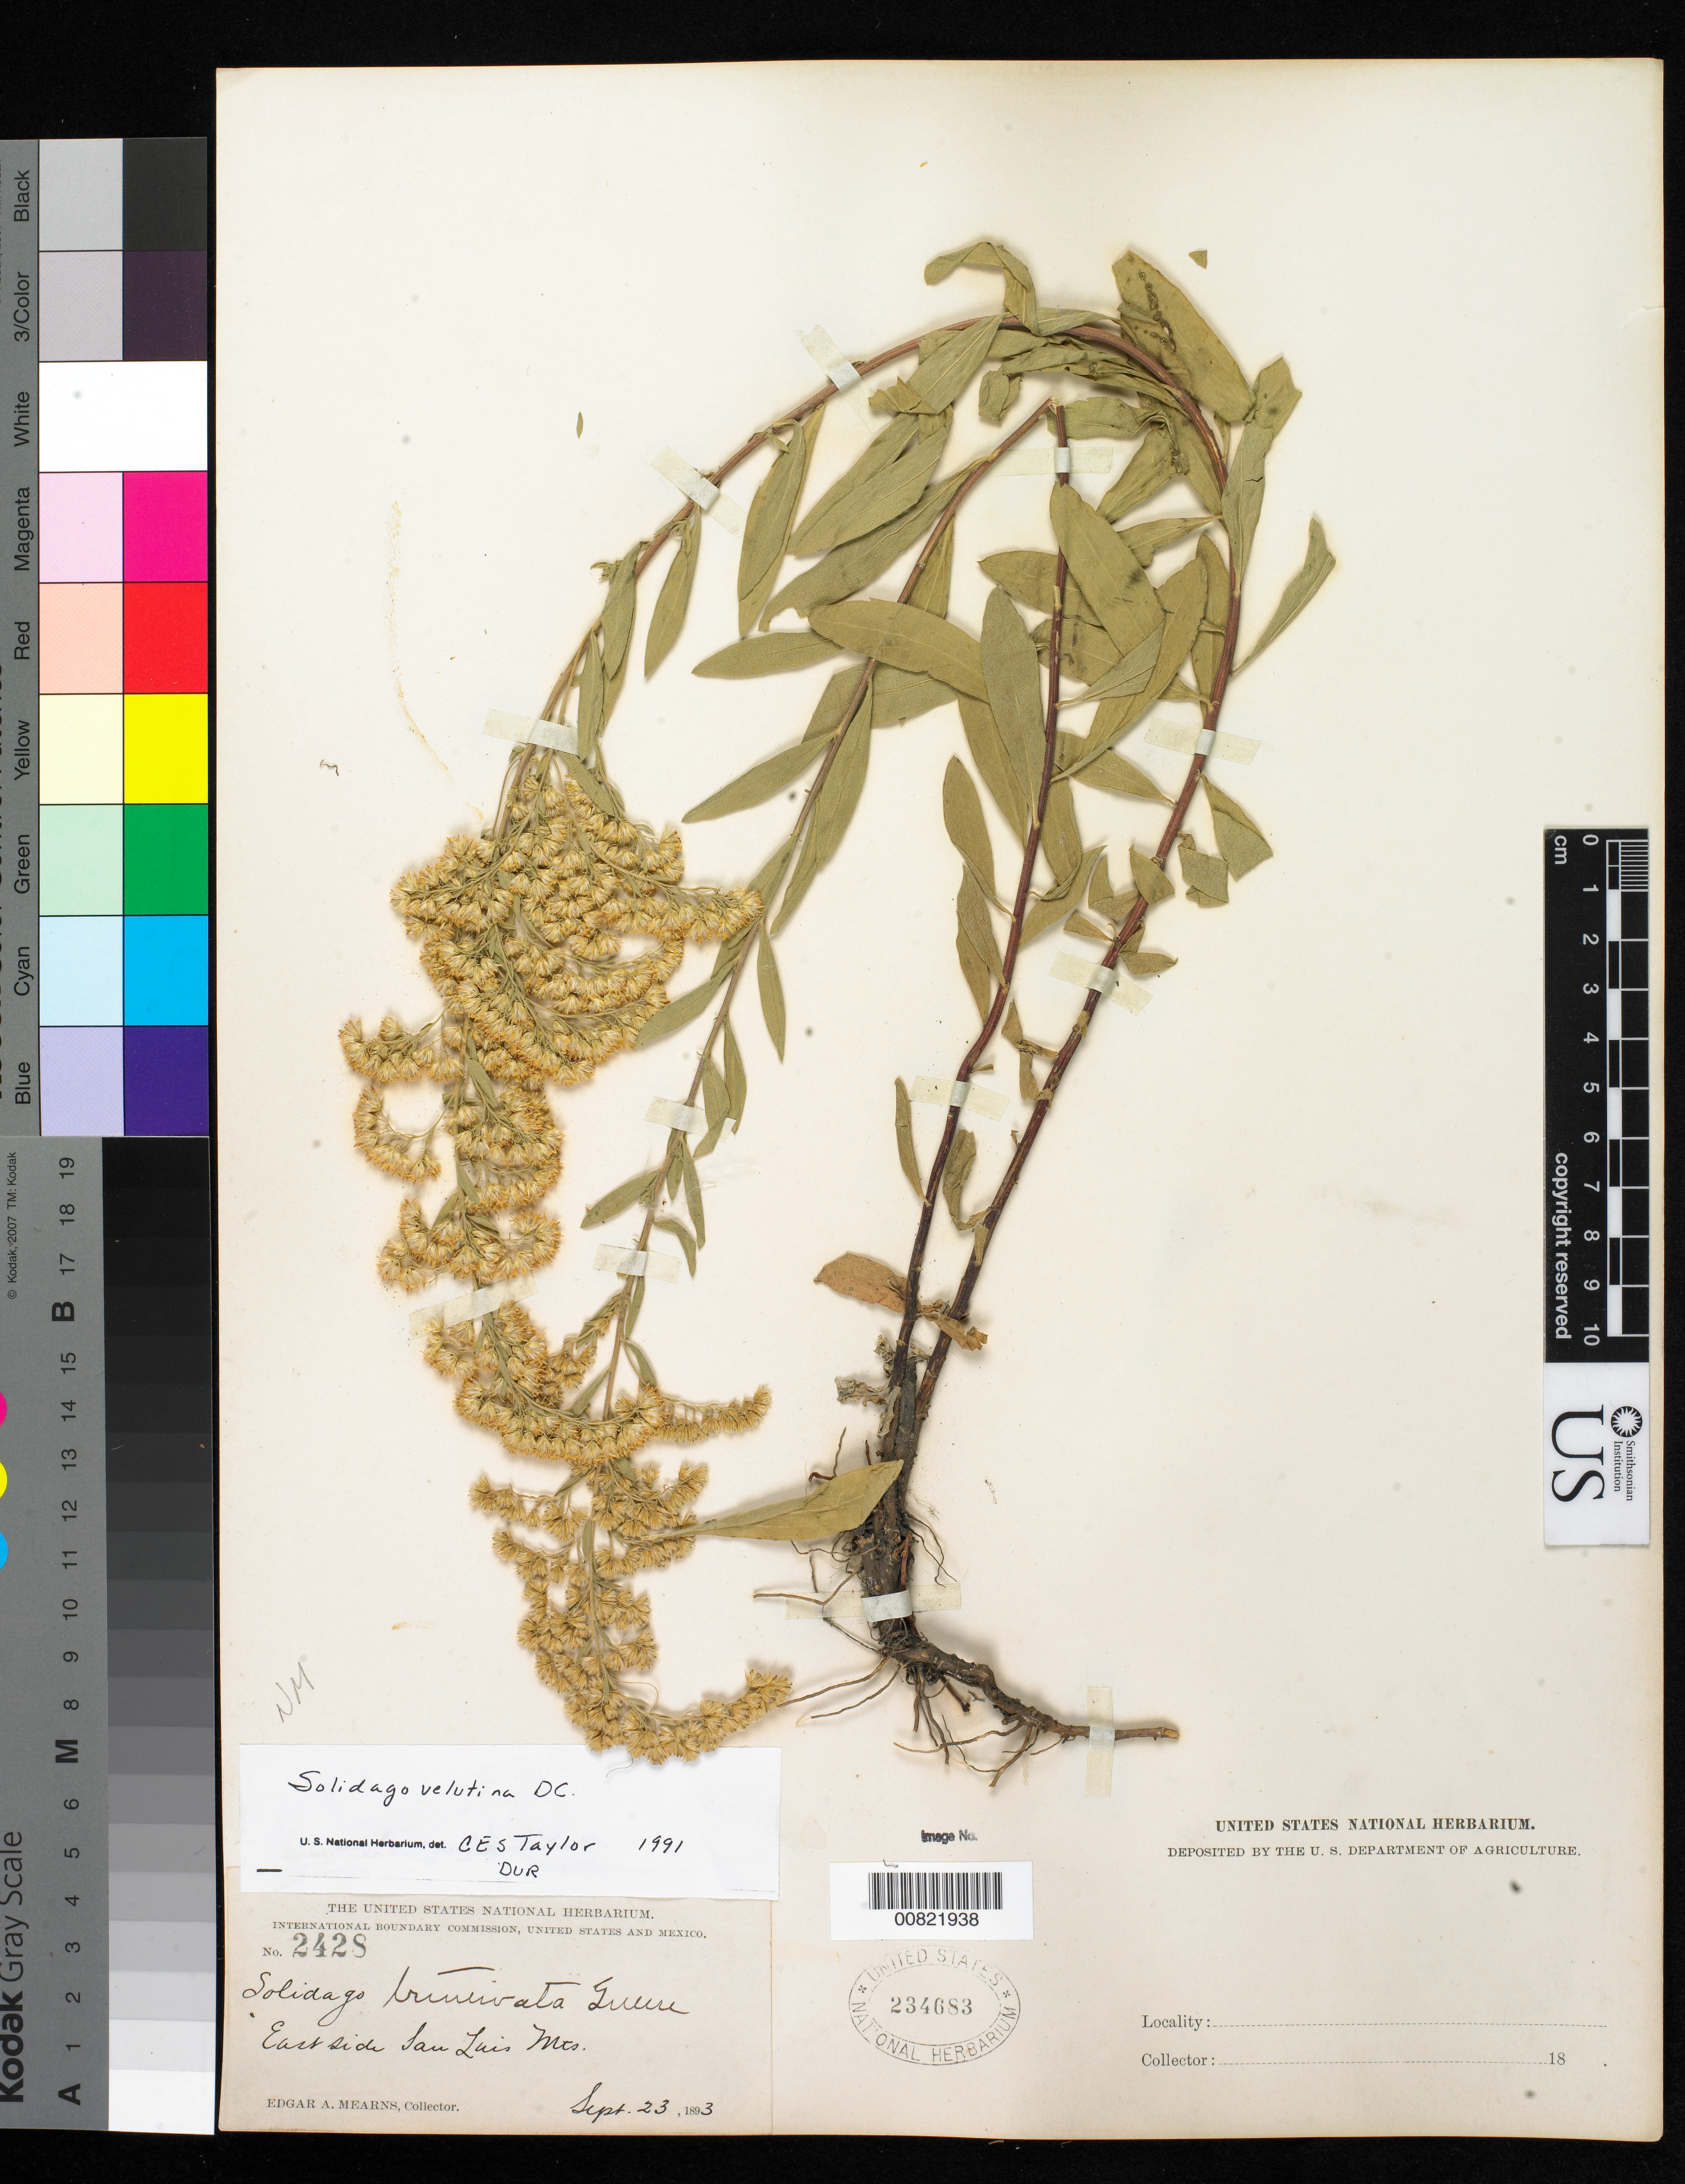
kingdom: Plantae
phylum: Tracheophyta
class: Magnoliopsida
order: Asterales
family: Asteraceae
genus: Solidago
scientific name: Solidago velutina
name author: DC.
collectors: E. A. Mearns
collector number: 2428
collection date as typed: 23 Sep 1893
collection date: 1893-09-23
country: United States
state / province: New Mexico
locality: East side San Luis Mts.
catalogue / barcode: US 234683